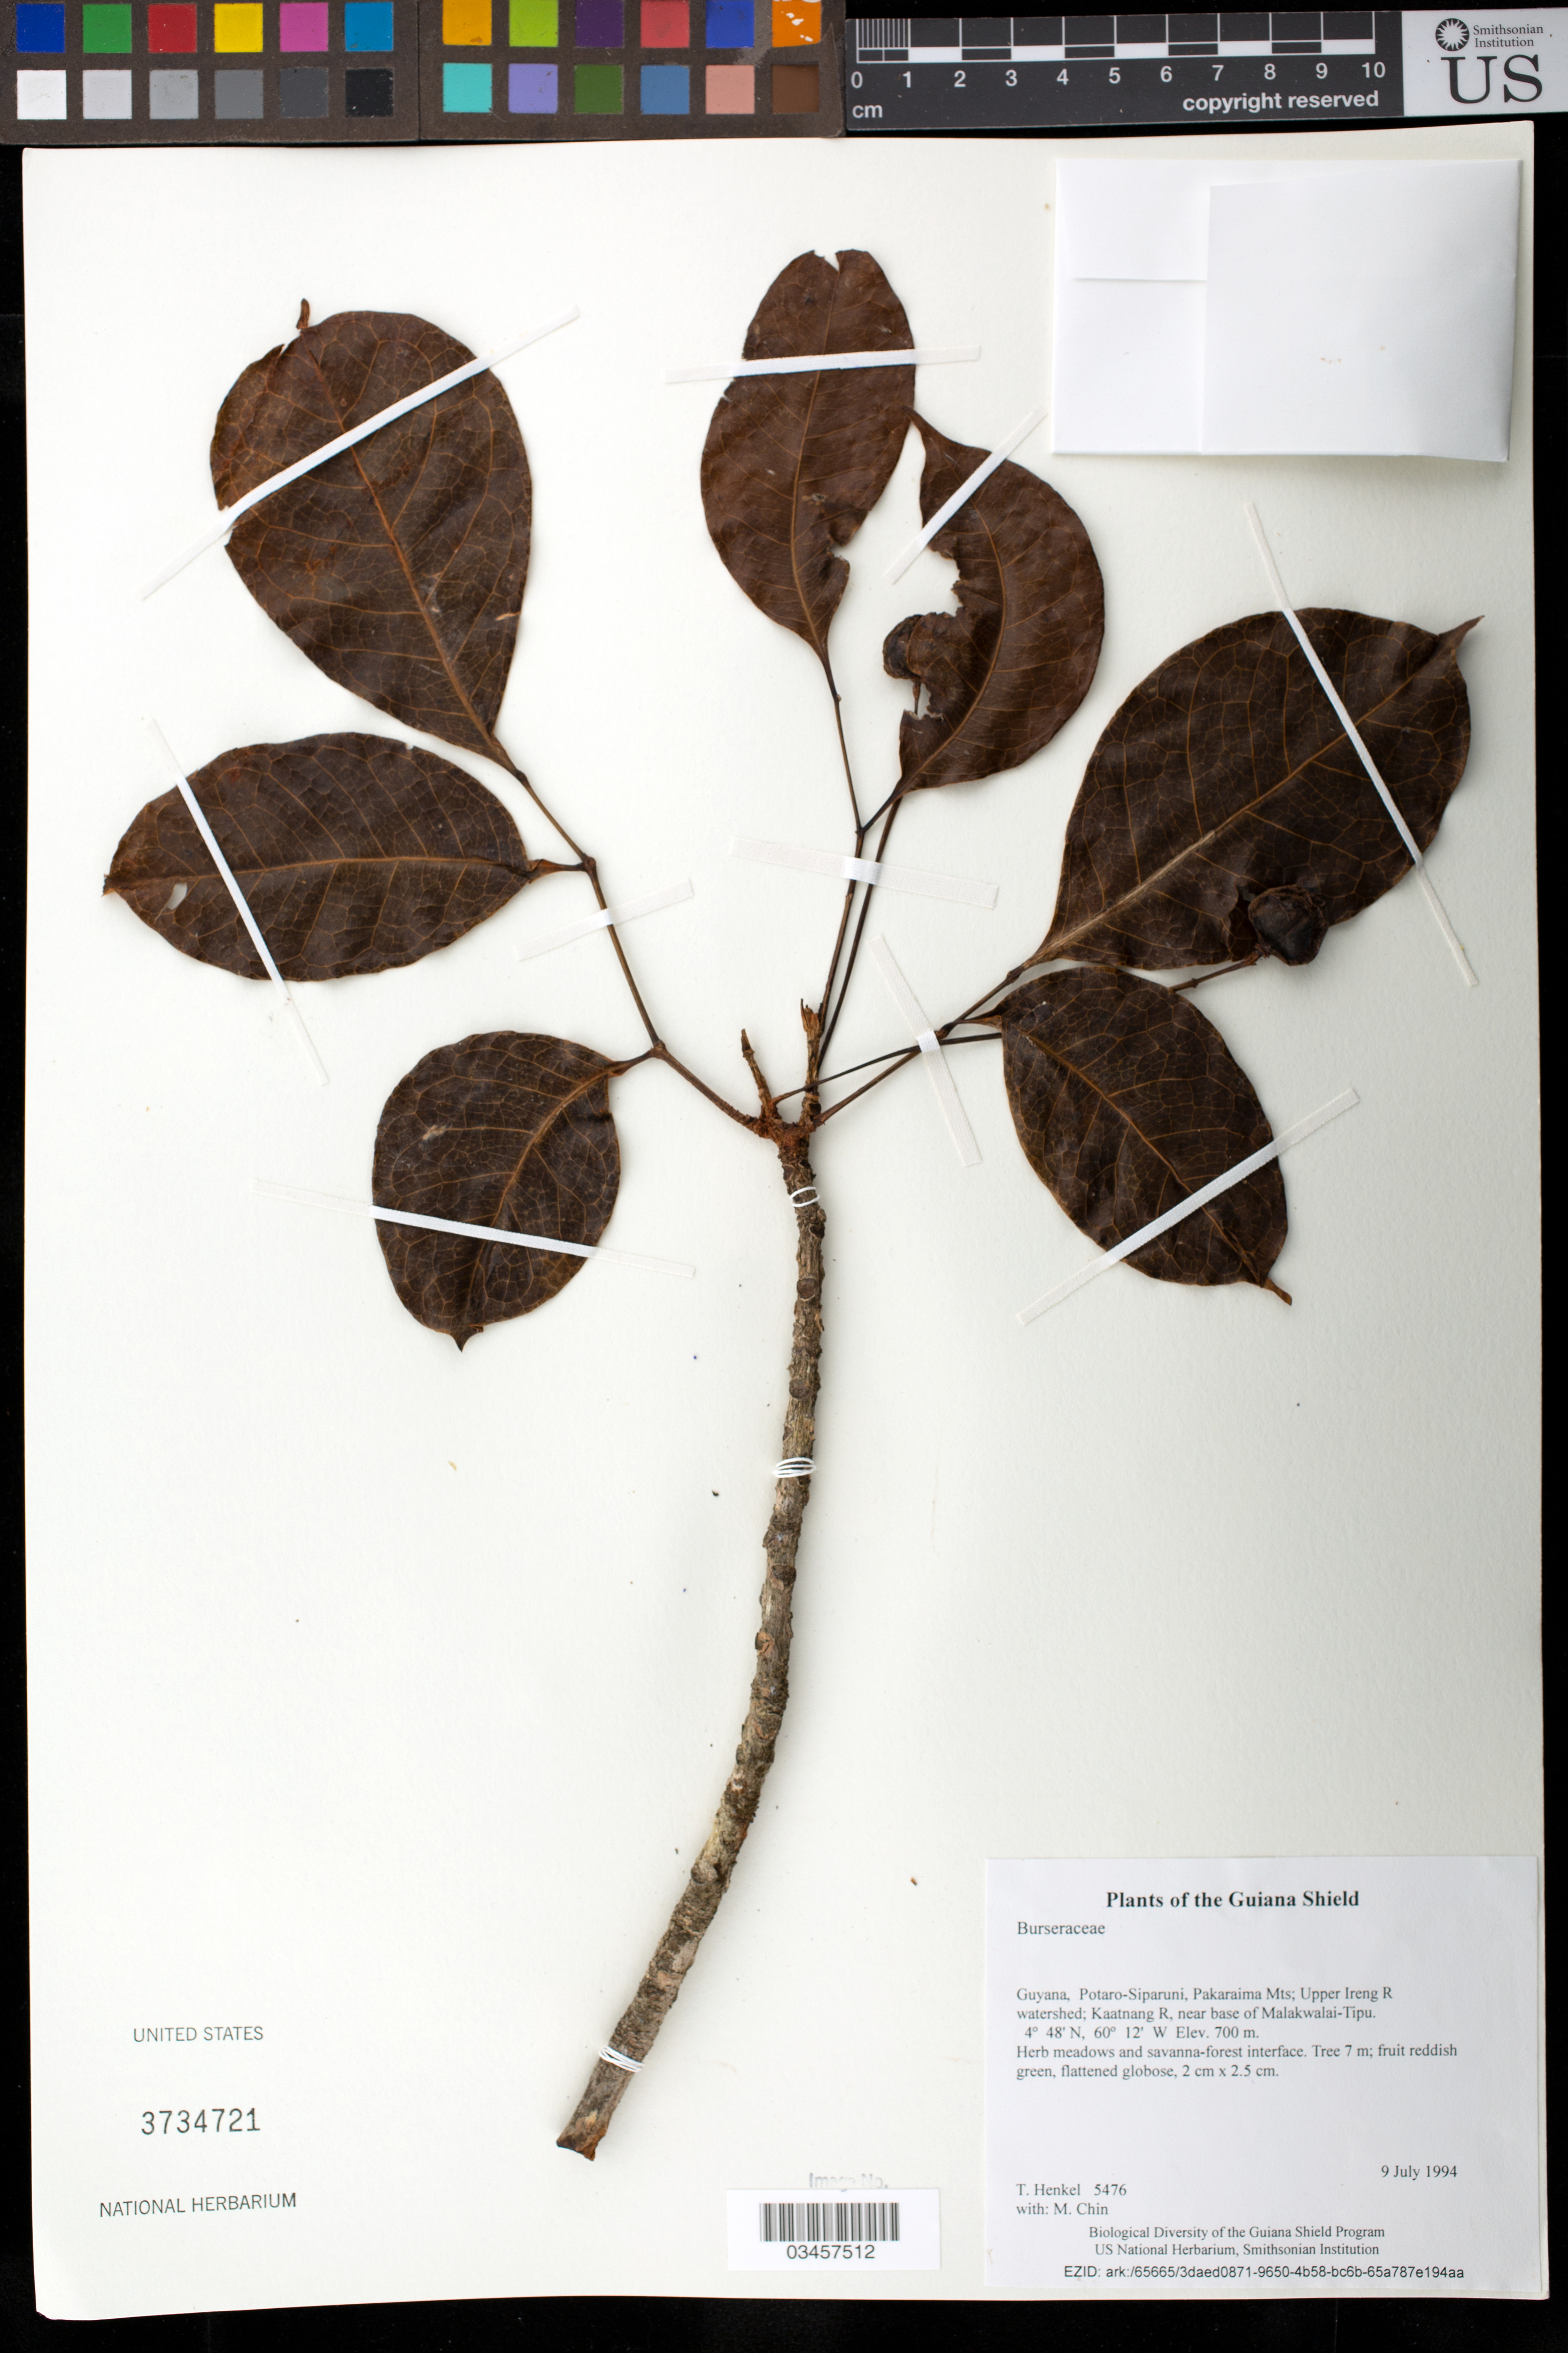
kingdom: Plantae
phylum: Tracheophyta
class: Magnoliopsida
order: Sapindales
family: Burseraceae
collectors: T. Henkel & M. Chin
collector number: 5476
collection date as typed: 9 July 1994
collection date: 1994-07-09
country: Guyana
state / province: Potaro-Siparuni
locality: Pakaraima Mts; Upper Ireng R watershed; Kaatnang R, near base of Malakwalai-Tipu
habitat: Herb meadows and savanna-forest interface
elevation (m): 700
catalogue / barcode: US 3734721